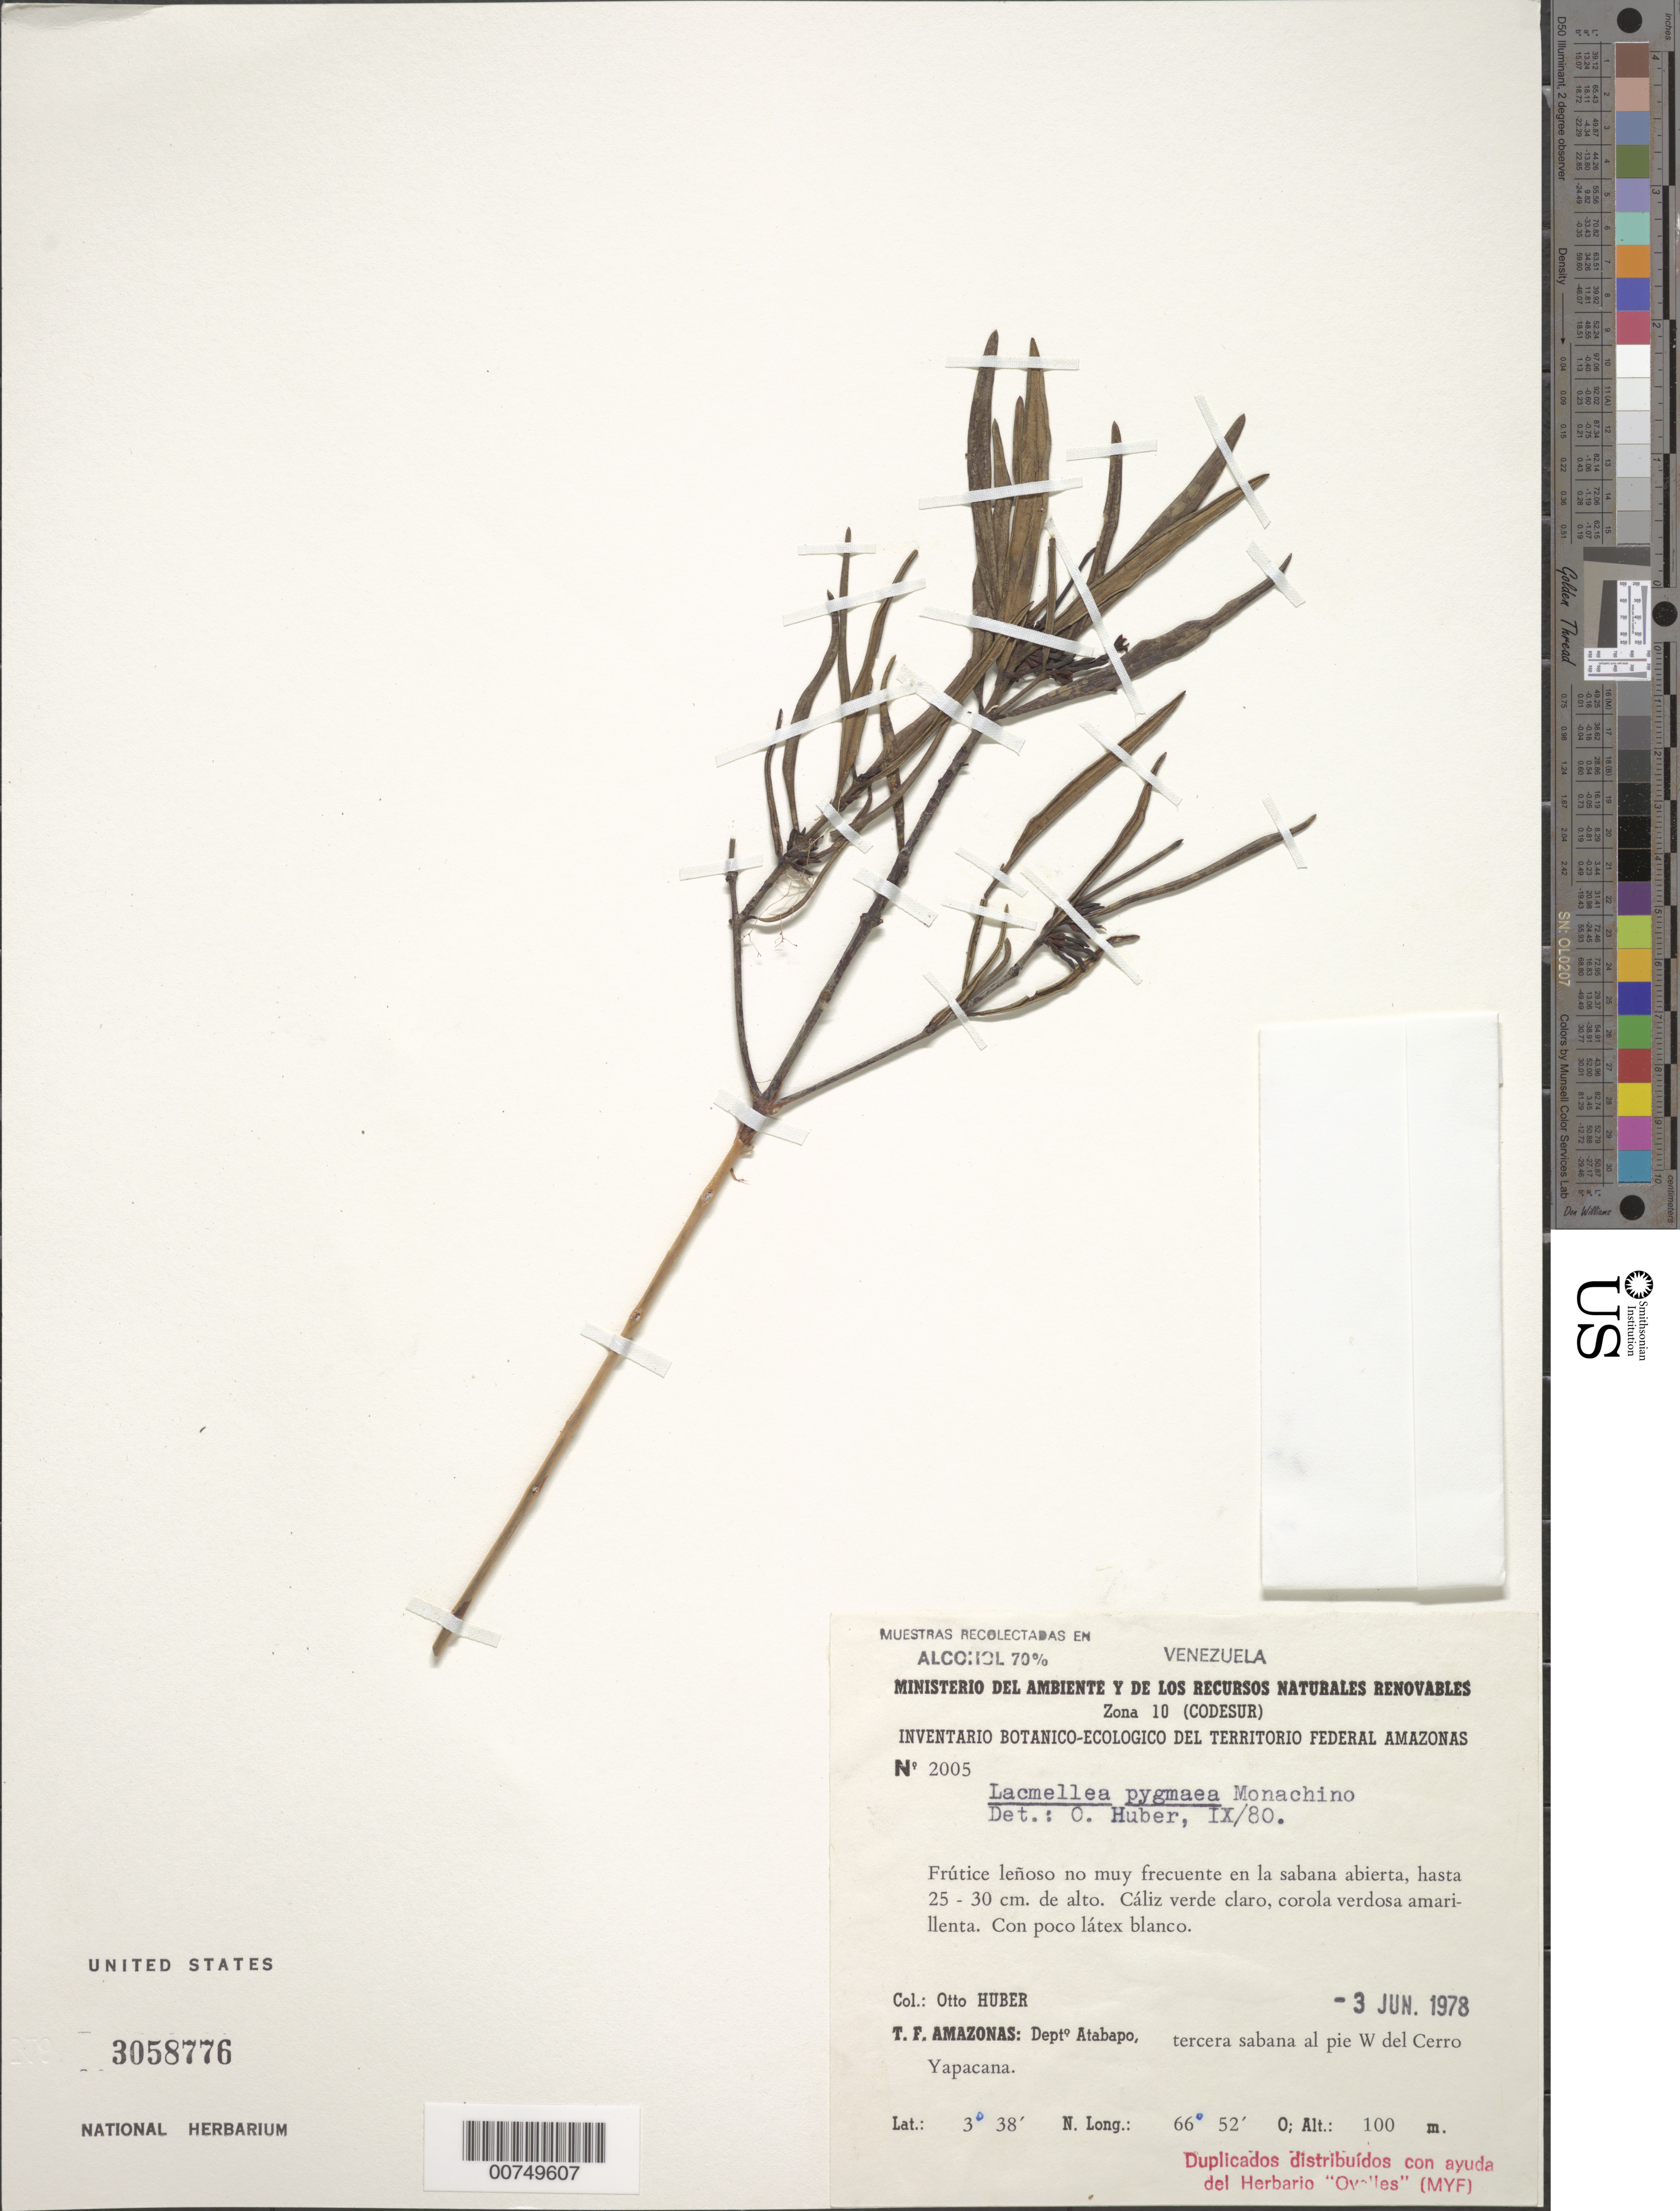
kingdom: Plantae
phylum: Tracheophyta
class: Magnoliopsida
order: Gentianales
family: Apocynaceae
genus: Lacmellea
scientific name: Lacmellea pygmaea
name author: Monach.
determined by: Huber, Otto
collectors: O. Huber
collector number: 2005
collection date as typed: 3-Jun-78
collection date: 1978-06-03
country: Venezuela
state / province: Amazonas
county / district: Atabapo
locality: Cerro Yapacána, W del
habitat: Sabana abierta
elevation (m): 100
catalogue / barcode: US 3058776